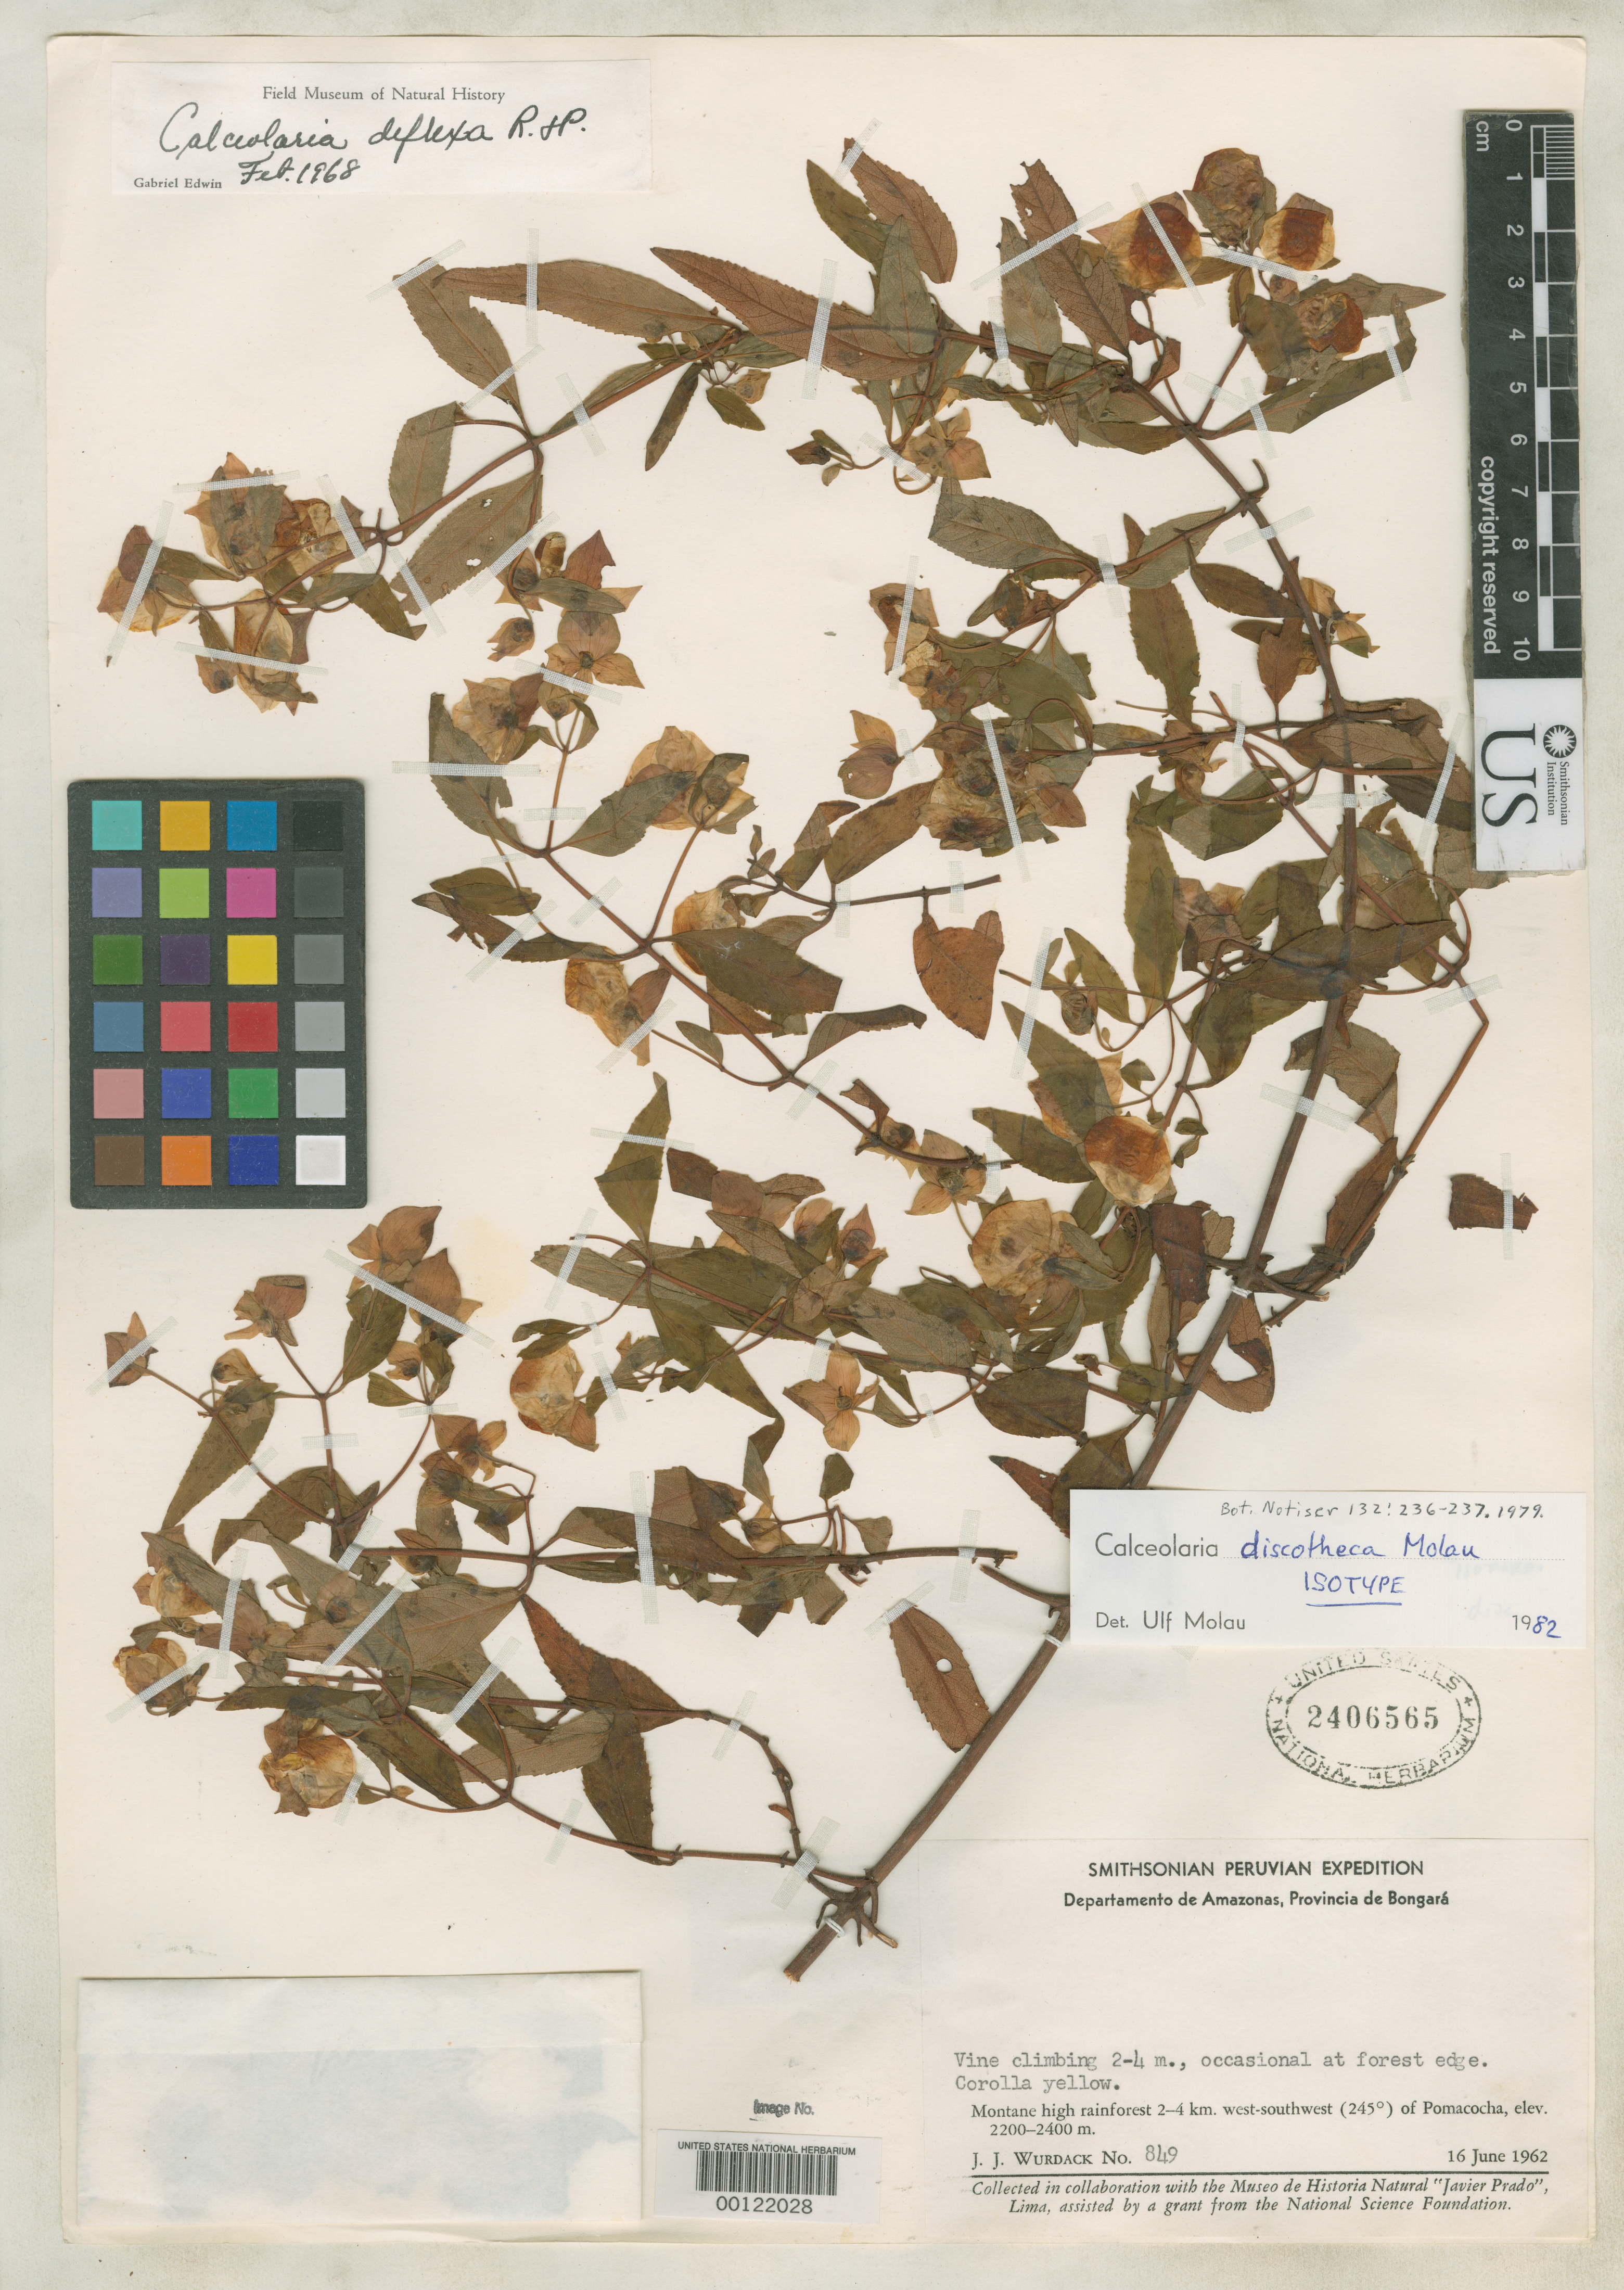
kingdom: Plantae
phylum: Tracheophyta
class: Magnoliopsida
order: Lamiales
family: Calceolariaceae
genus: Calceolaria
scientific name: Calceolaria discotheca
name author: Molau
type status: Isotype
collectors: J. J. Wurdack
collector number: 849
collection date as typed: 16 Jun 1962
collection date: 1962-06-16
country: Peru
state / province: Amazonas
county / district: Bongará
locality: WSW of Pomacocha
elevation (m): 2200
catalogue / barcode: US 2406565